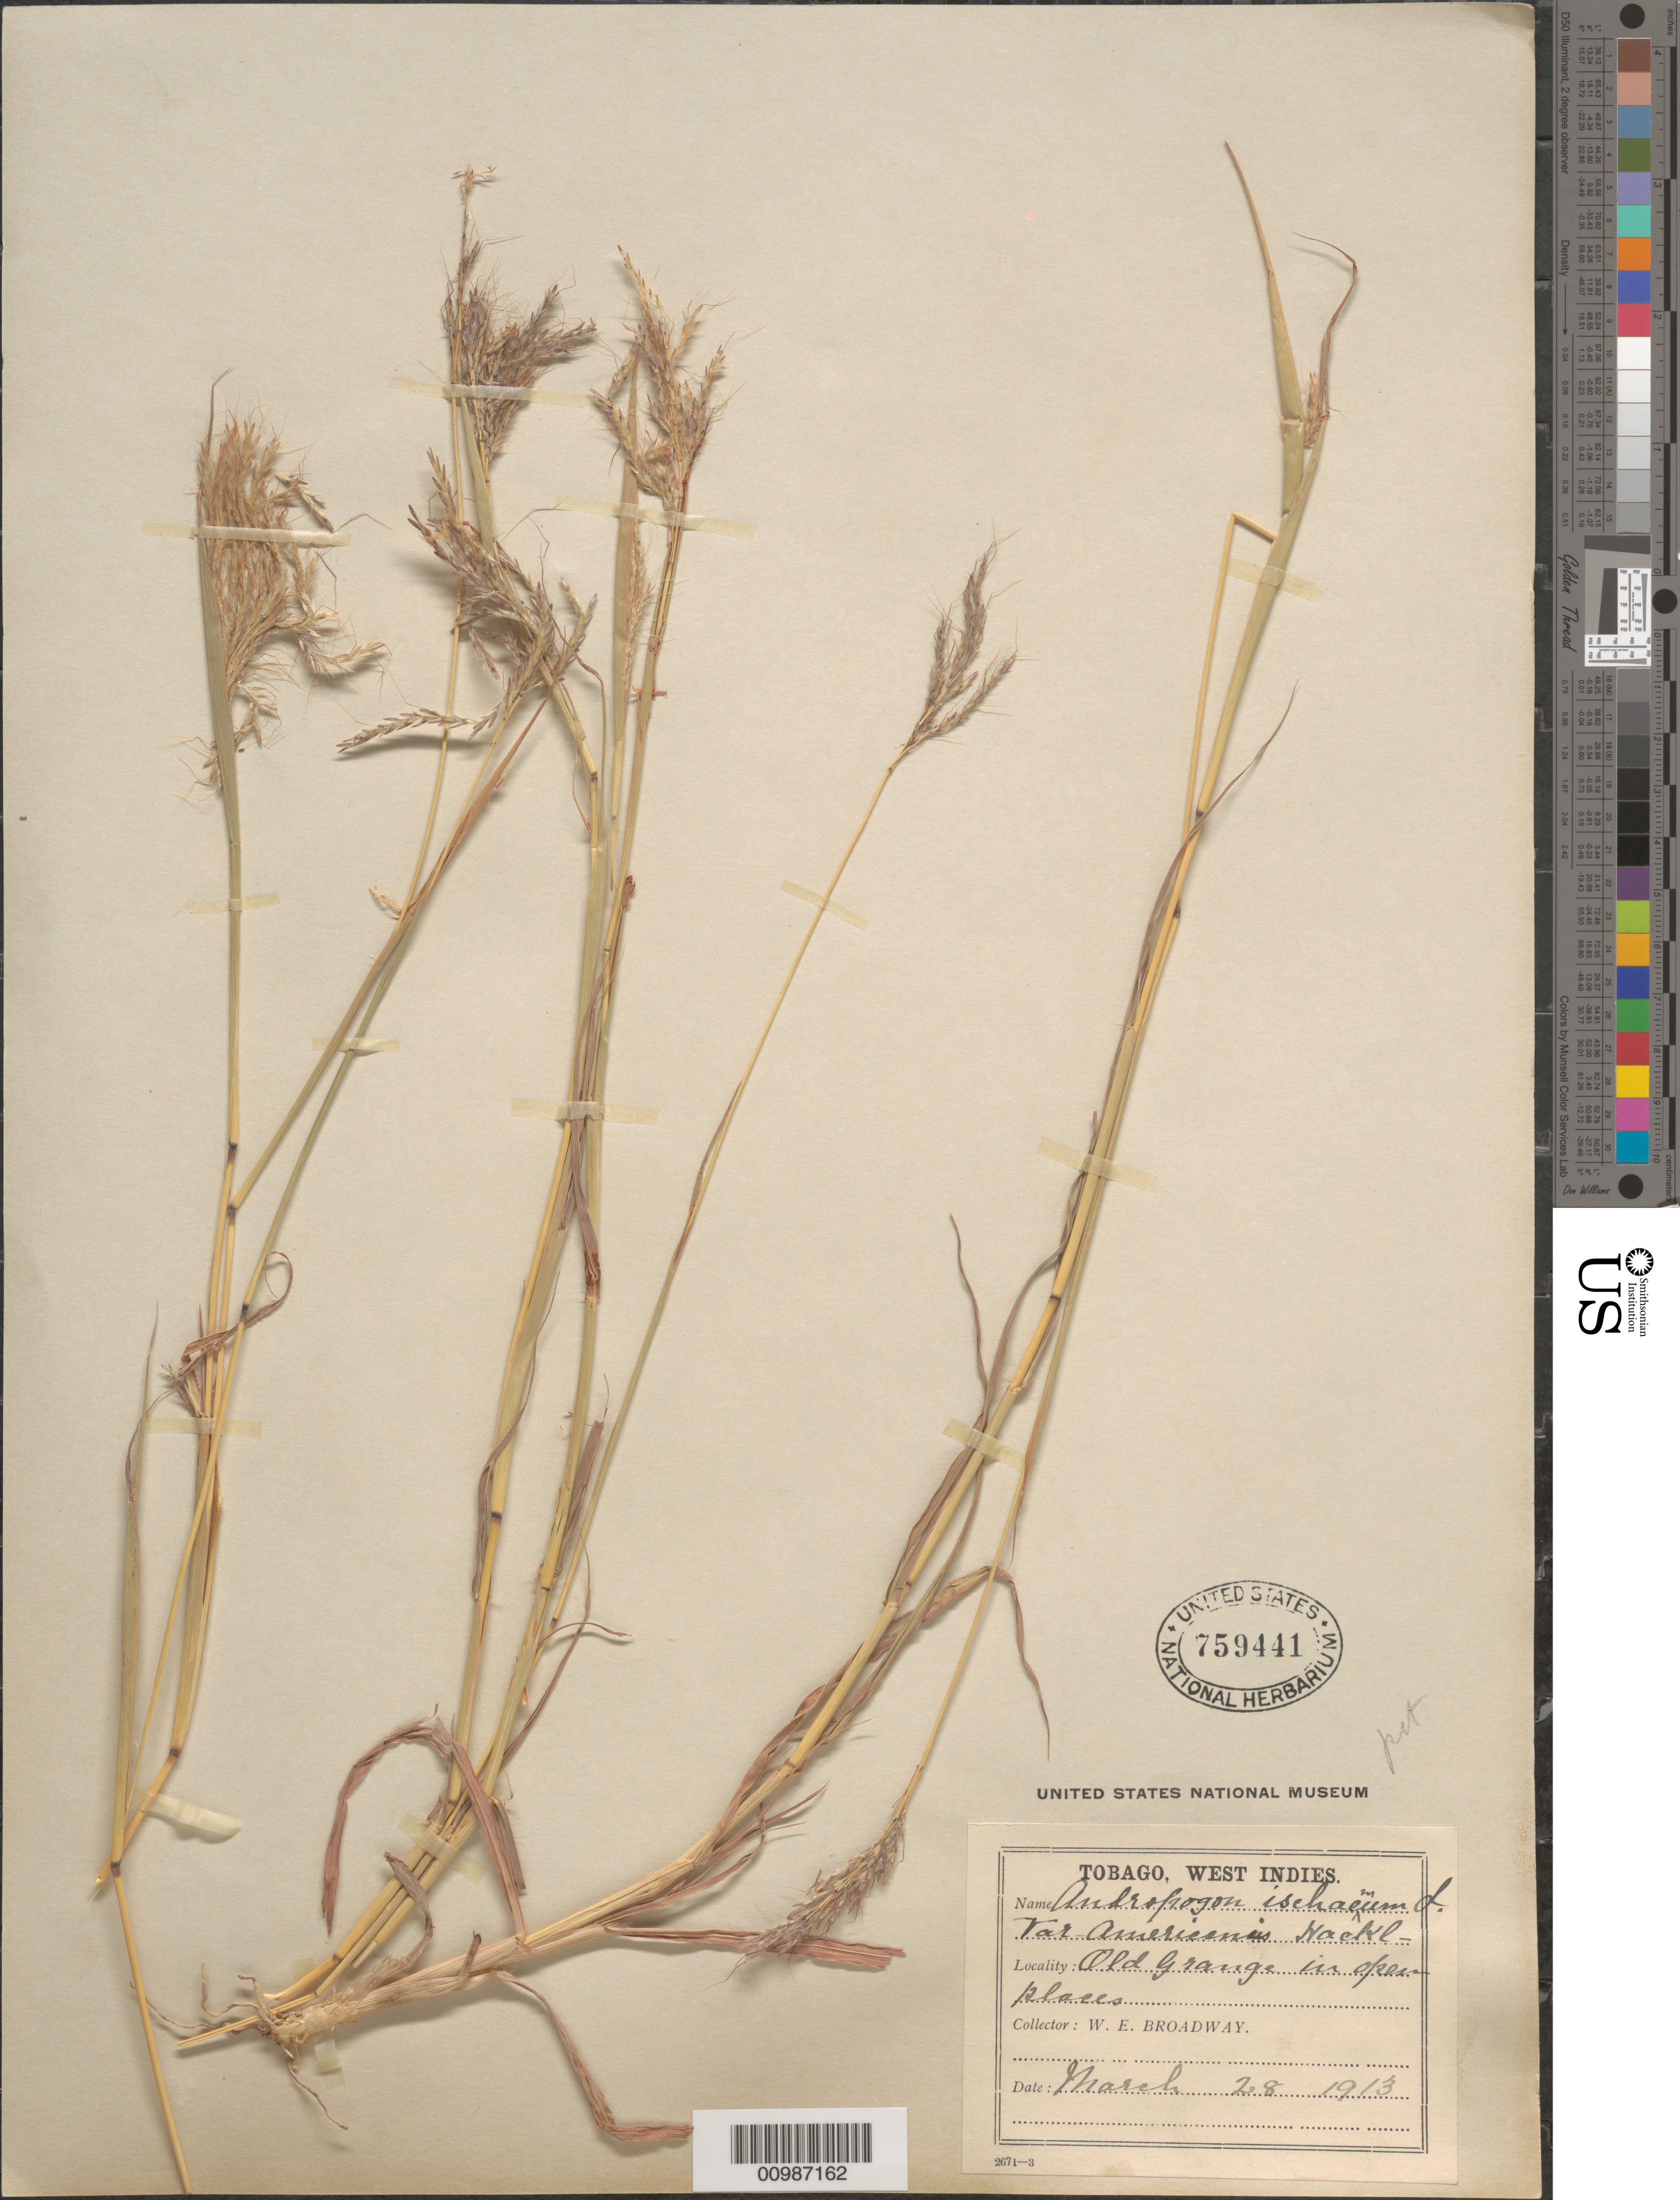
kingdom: Plantae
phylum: Tracheophyta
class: Liliopsida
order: Poales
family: Poaceae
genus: Andropogon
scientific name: Andropogon pertusus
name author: (L.) Willd.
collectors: W. E. Broadway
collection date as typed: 28 Mar 1913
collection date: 1913-03-28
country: Trinidad and Tobago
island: Tobago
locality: Scarborough, Old Grange Inn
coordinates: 0 N, 0 E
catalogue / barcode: US 759441